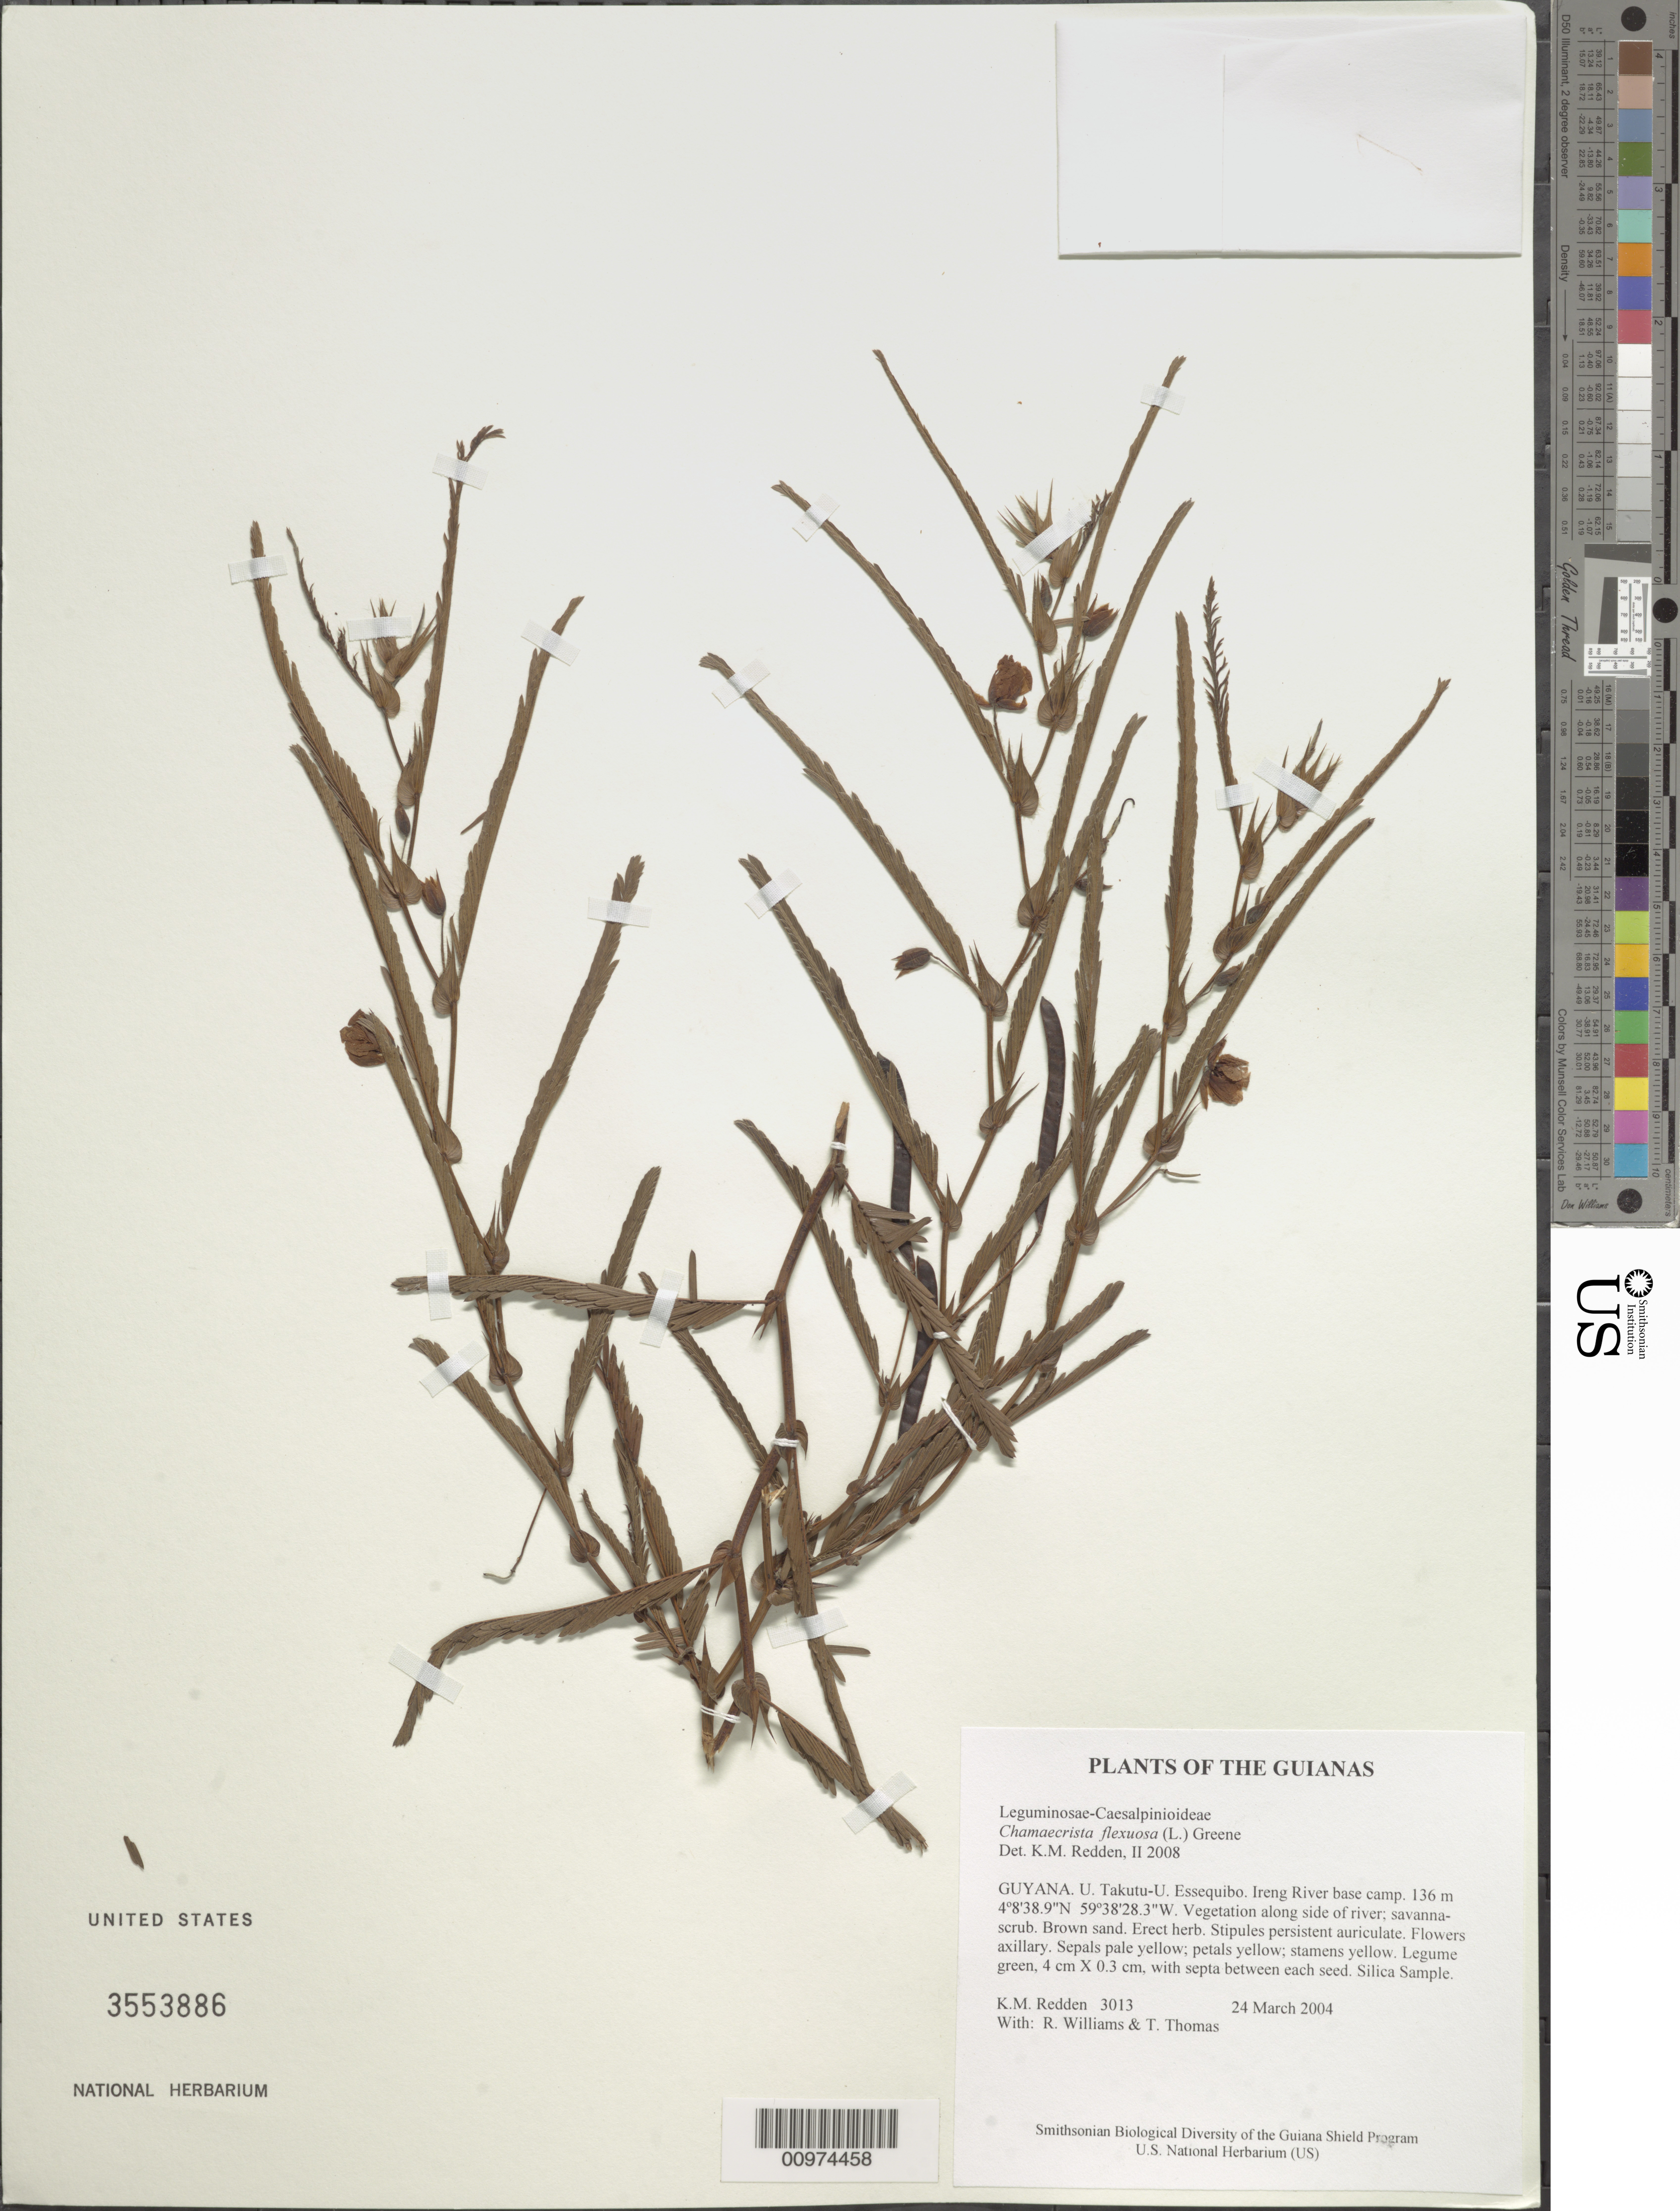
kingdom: Plantae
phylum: Tracheophyta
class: Magnoliopsida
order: Fabales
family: Fabaceae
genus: Chamaecrista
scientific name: Chamaecrista flexuosa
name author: (L.) Greene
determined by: Redden, K. M.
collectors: K. M. Redden, R. Williams & T. Thomas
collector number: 3013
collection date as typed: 24 March 2004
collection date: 2004-03-24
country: Guyana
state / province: U. Takutu-U. Essequibo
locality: Ireng River base camp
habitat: Vegetation along side of river; savanna-scrub. Brown sand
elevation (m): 136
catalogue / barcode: US 3553886